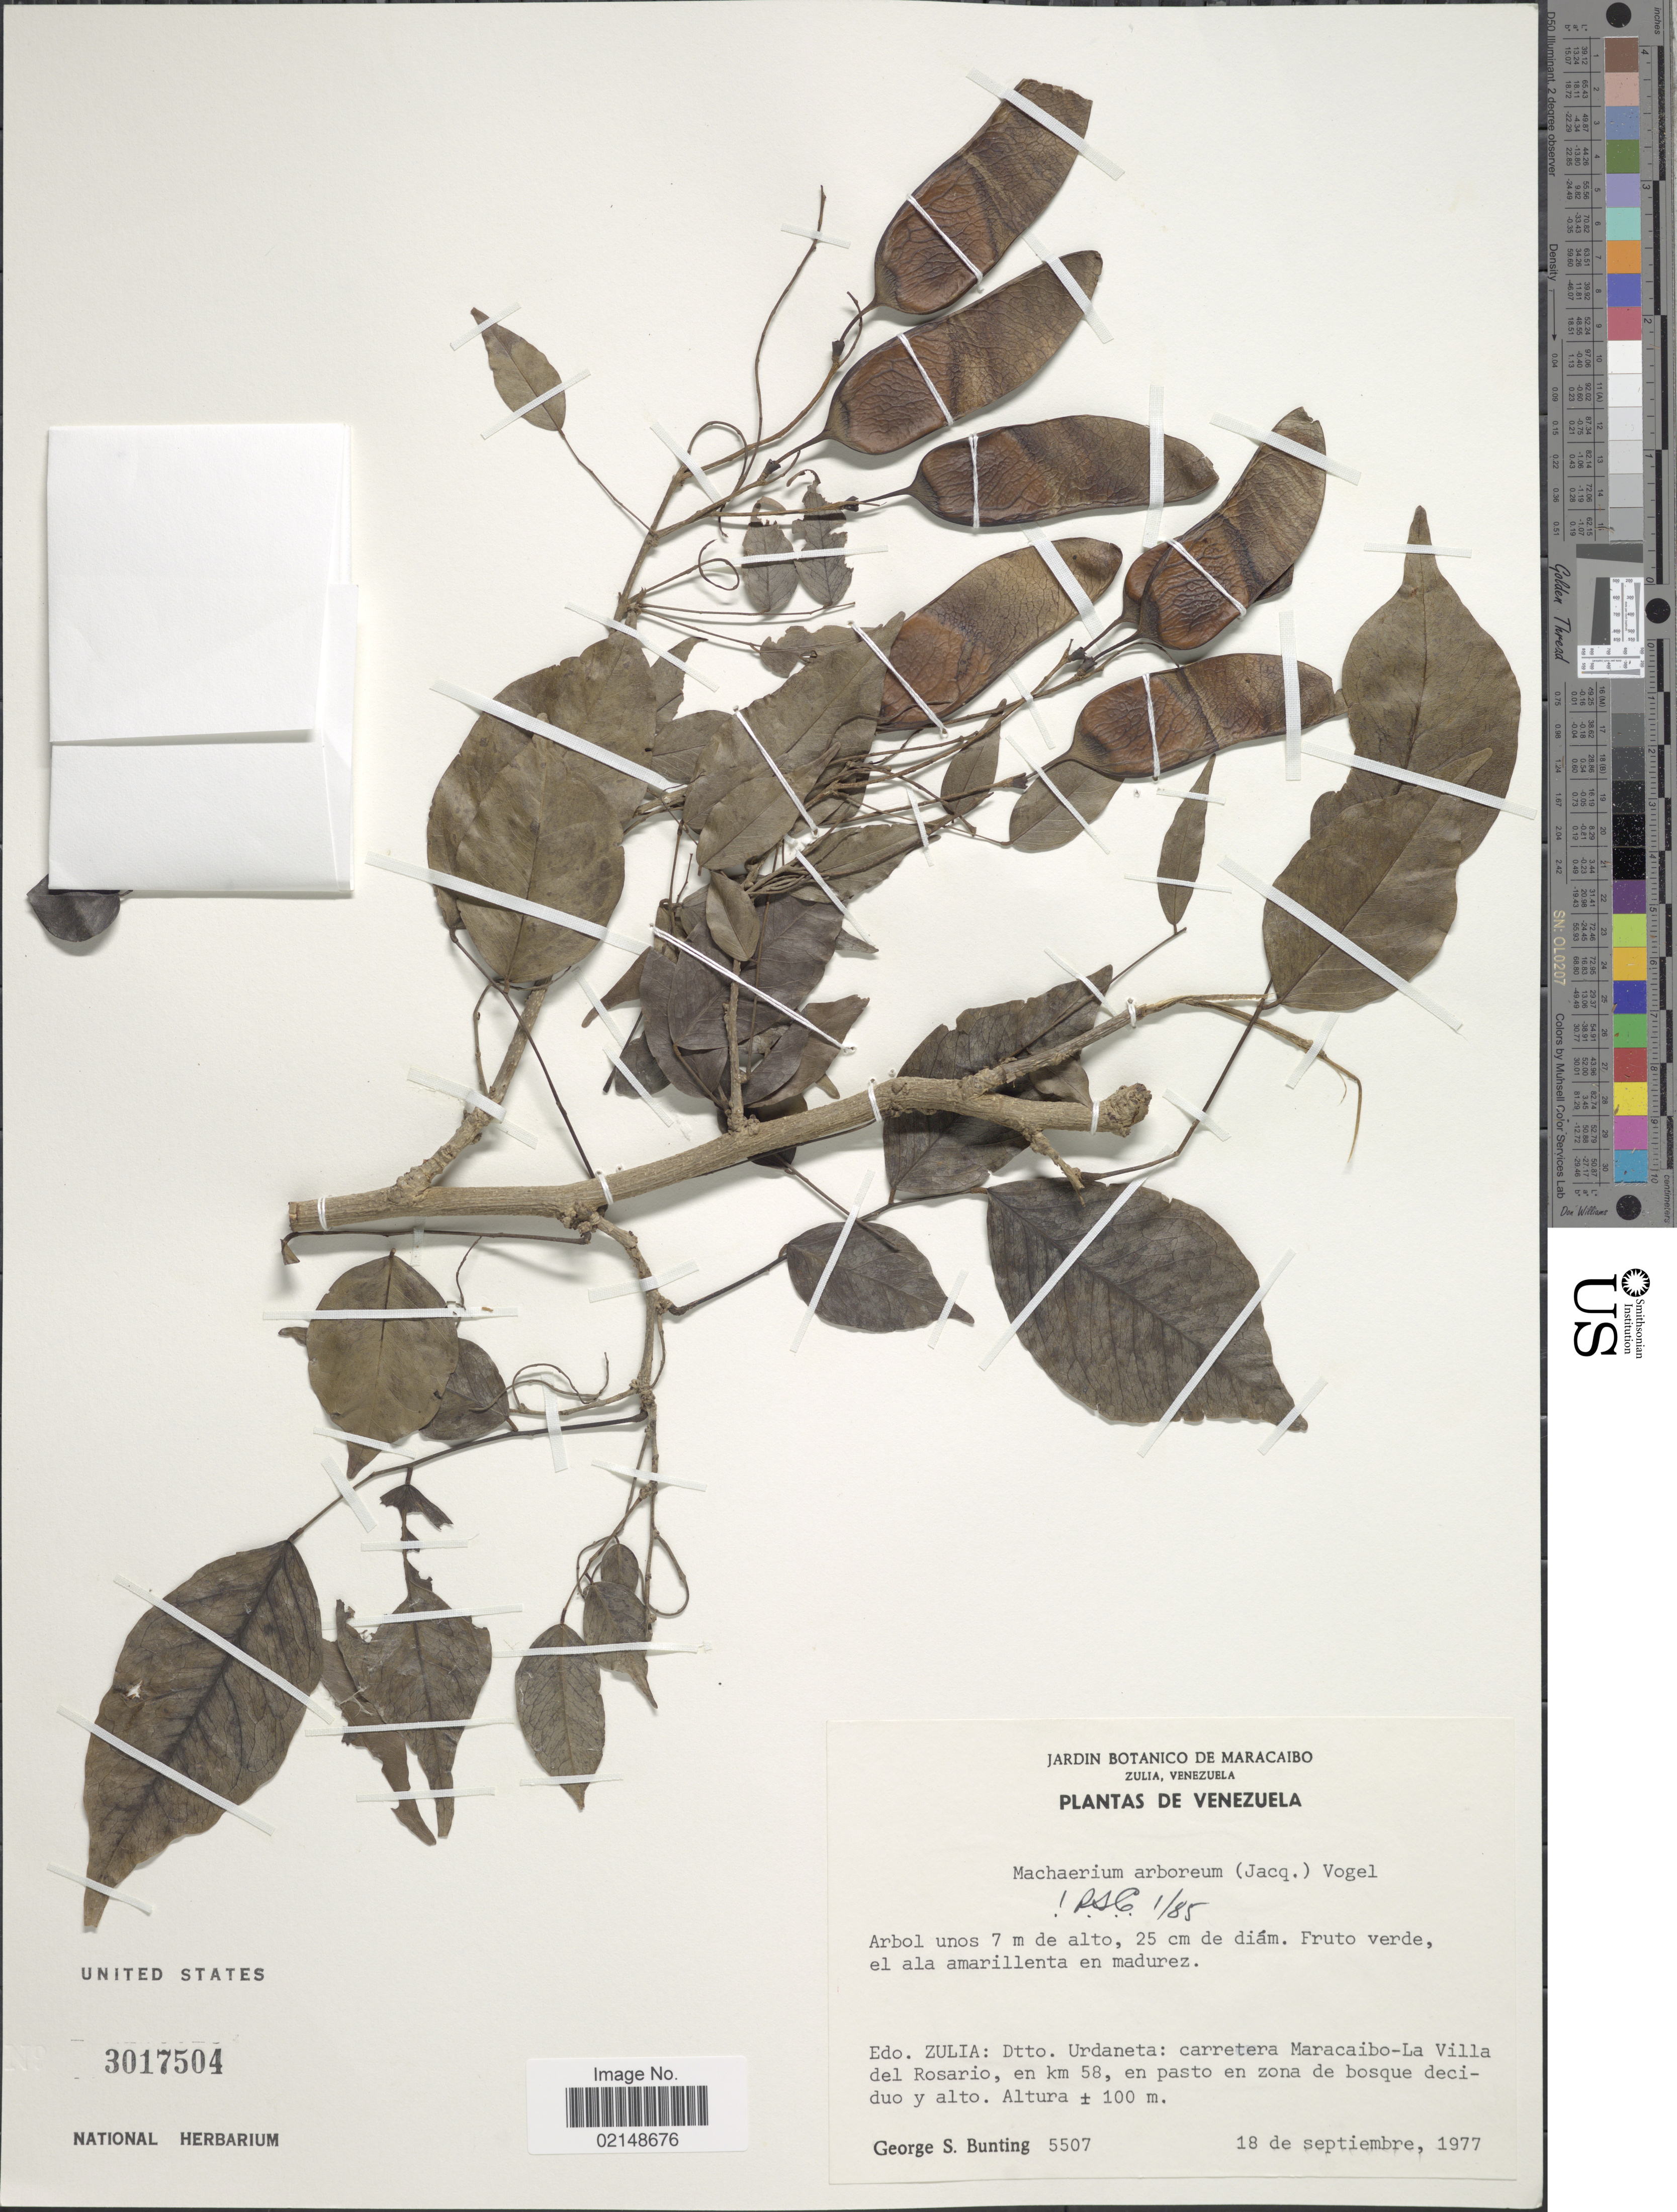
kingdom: Plantae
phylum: Tracheophyta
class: Magnoliopsida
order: Fabales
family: Fabaceae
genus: Machaerium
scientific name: Machaerium arboreum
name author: (Jacq.) Benth.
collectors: G. S. Bunting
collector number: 5507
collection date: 1977-09-18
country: Venezuela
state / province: Zulia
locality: Dtto. Urdaneta, carretera Maracaibo-La Villa del Rosario, en km 58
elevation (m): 100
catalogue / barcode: US 3017504